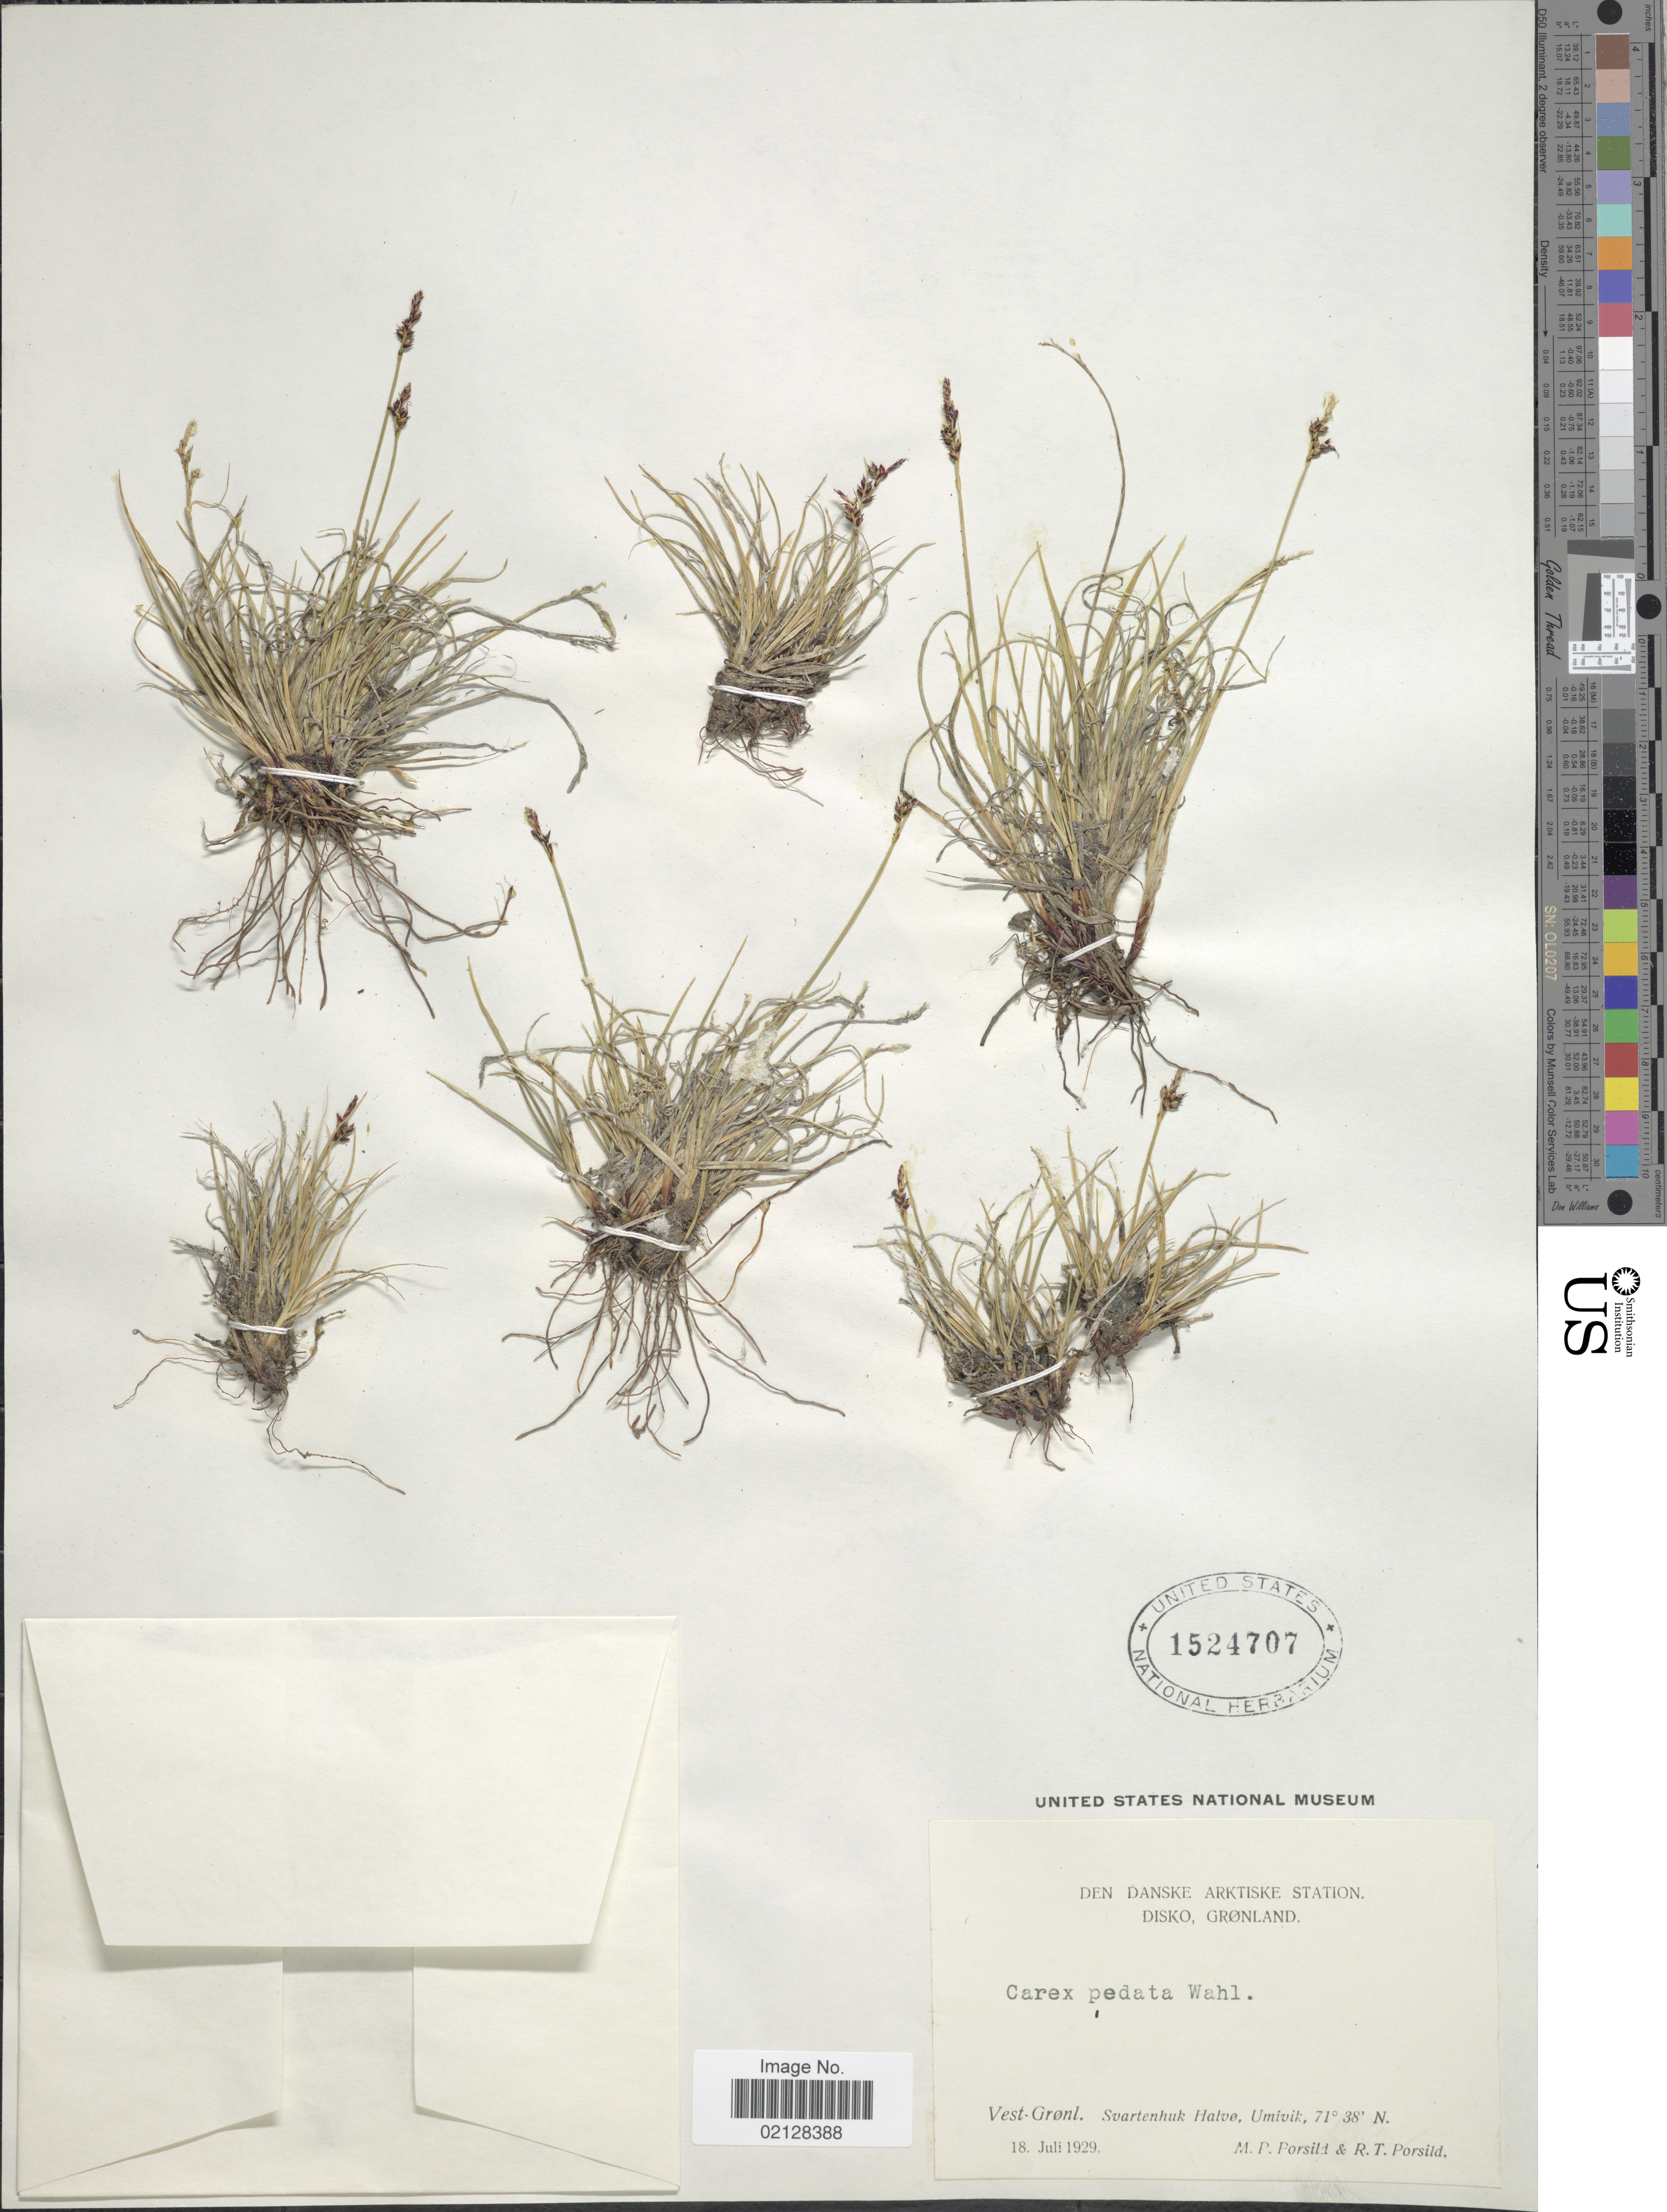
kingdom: Plantae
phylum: Tracheophyta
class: Liliopsida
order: Poales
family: Cyperaceae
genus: Carex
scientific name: Carex glacialis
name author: Mack.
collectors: M. P. Porsild & R. T. Porsild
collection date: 1929-07-18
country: Greenland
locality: Den Danske Arktiske Station, Disko, Grønland, Vest-Grønl. Svartenhuk Halvø, Umivik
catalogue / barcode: US 1524707